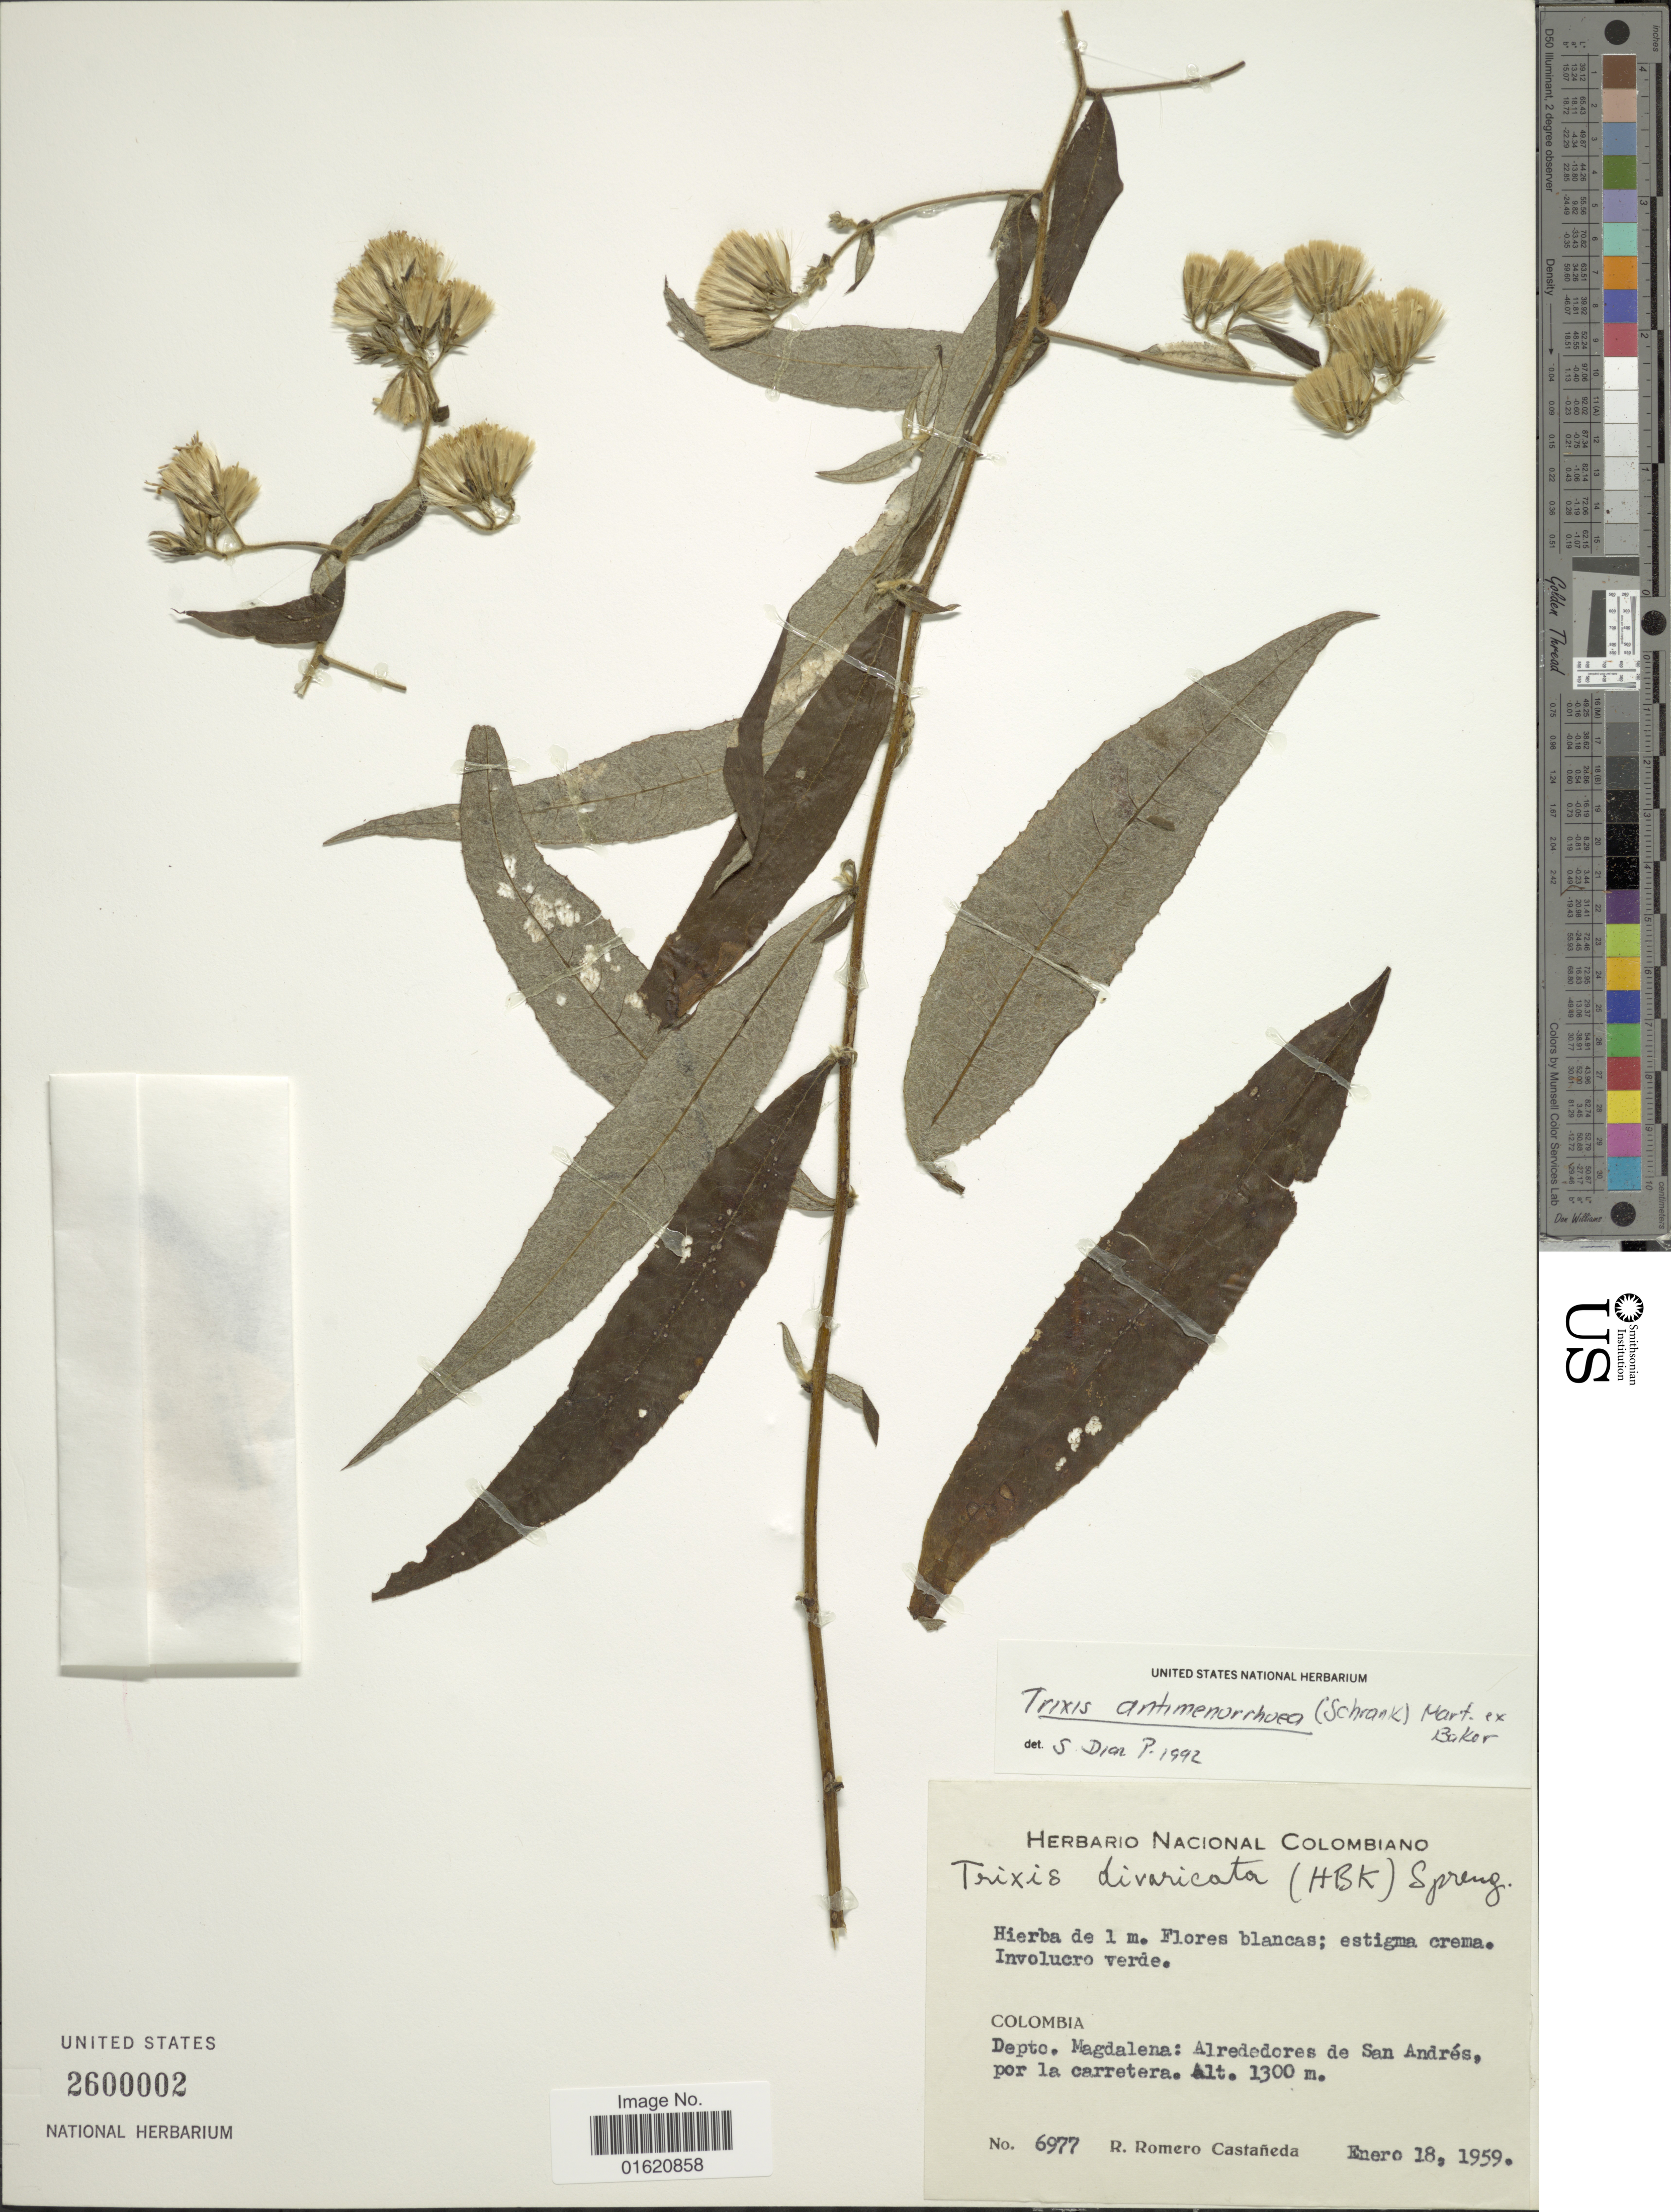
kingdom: Plantae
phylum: Tracheophyta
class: Magnoliopsida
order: Asterales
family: Asteraceae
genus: Trixis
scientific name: Trixis antimenorrhoea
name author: (Schrank) Mart. ex Kuntze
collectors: R. Romero Castañeda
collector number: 6977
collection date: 1959-02-18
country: Colombia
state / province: Magdalena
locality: Alrededores de San Andrés, por la carretera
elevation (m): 1300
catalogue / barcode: US 2600002